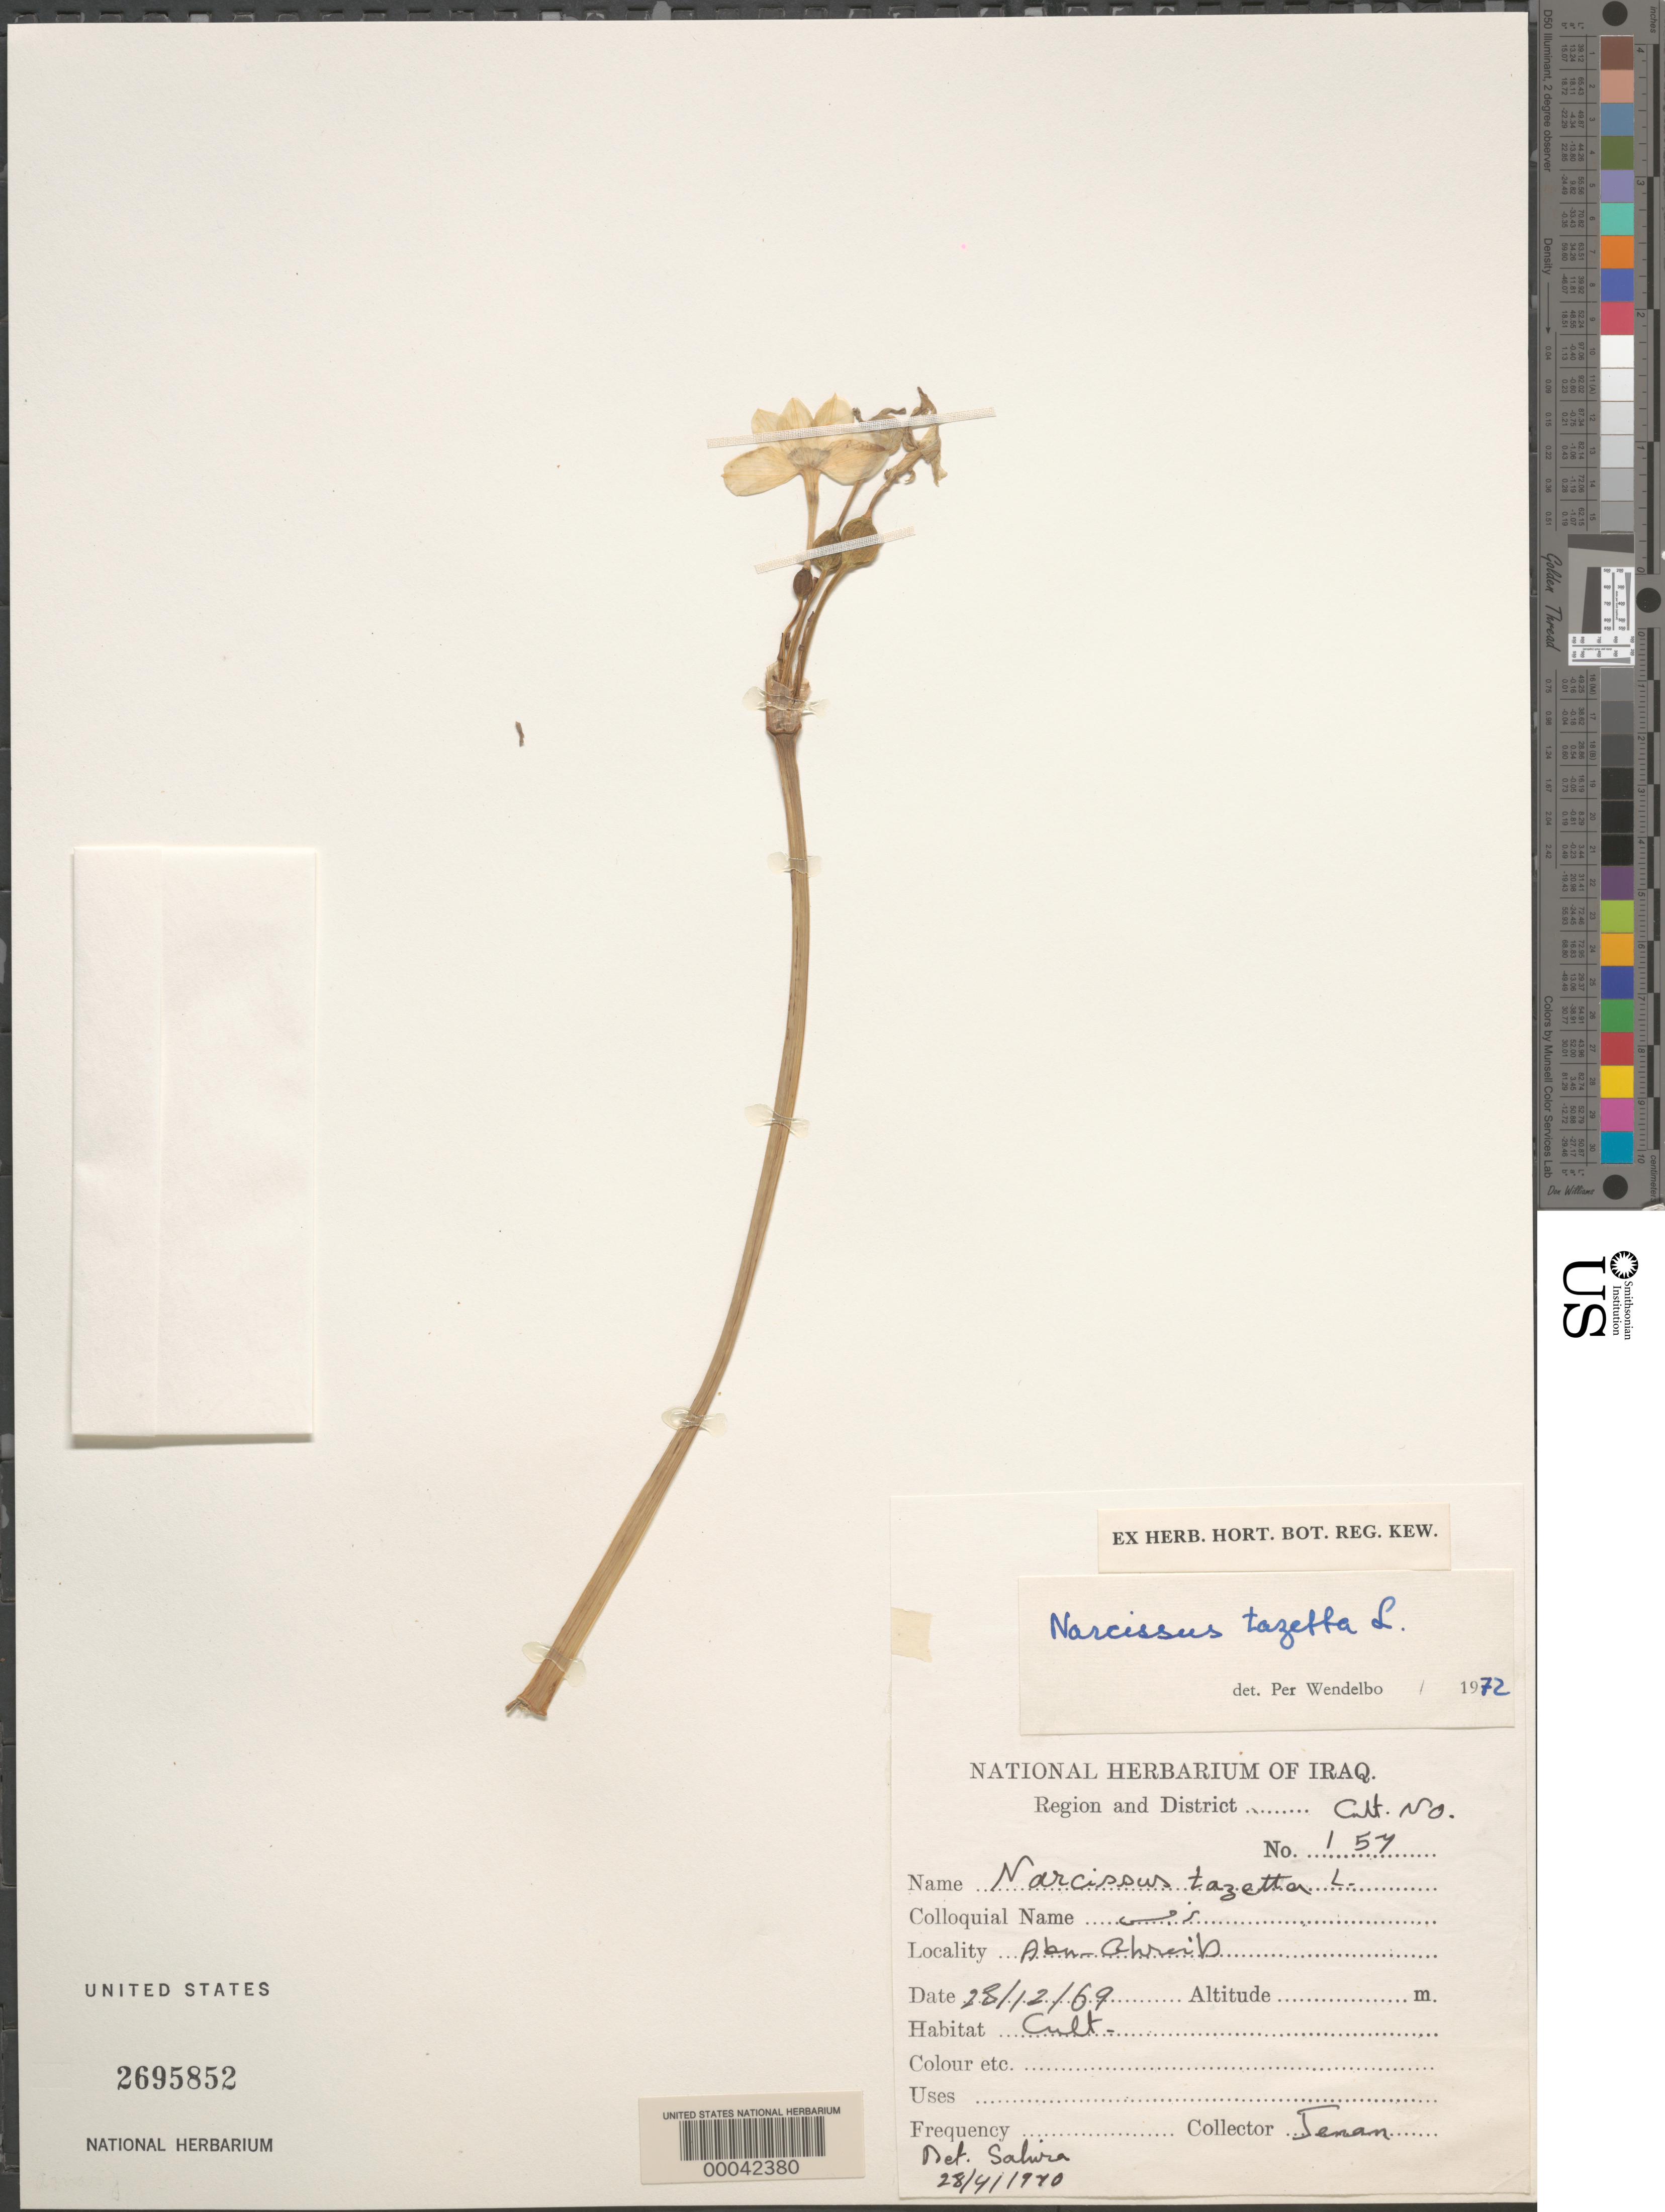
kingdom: Plantae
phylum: Tracheophyta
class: Liliopsida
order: Asparagales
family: Amaryllidaceae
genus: Narcissus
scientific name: Narcissus tazetta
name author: L.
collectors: -. Jenan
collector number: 157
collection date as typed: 28 Dec 1969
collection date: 1969-12-28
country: Iraq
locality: Abu-ahreib (?) [= Abu Ghraib?]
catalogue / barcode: US 2695852